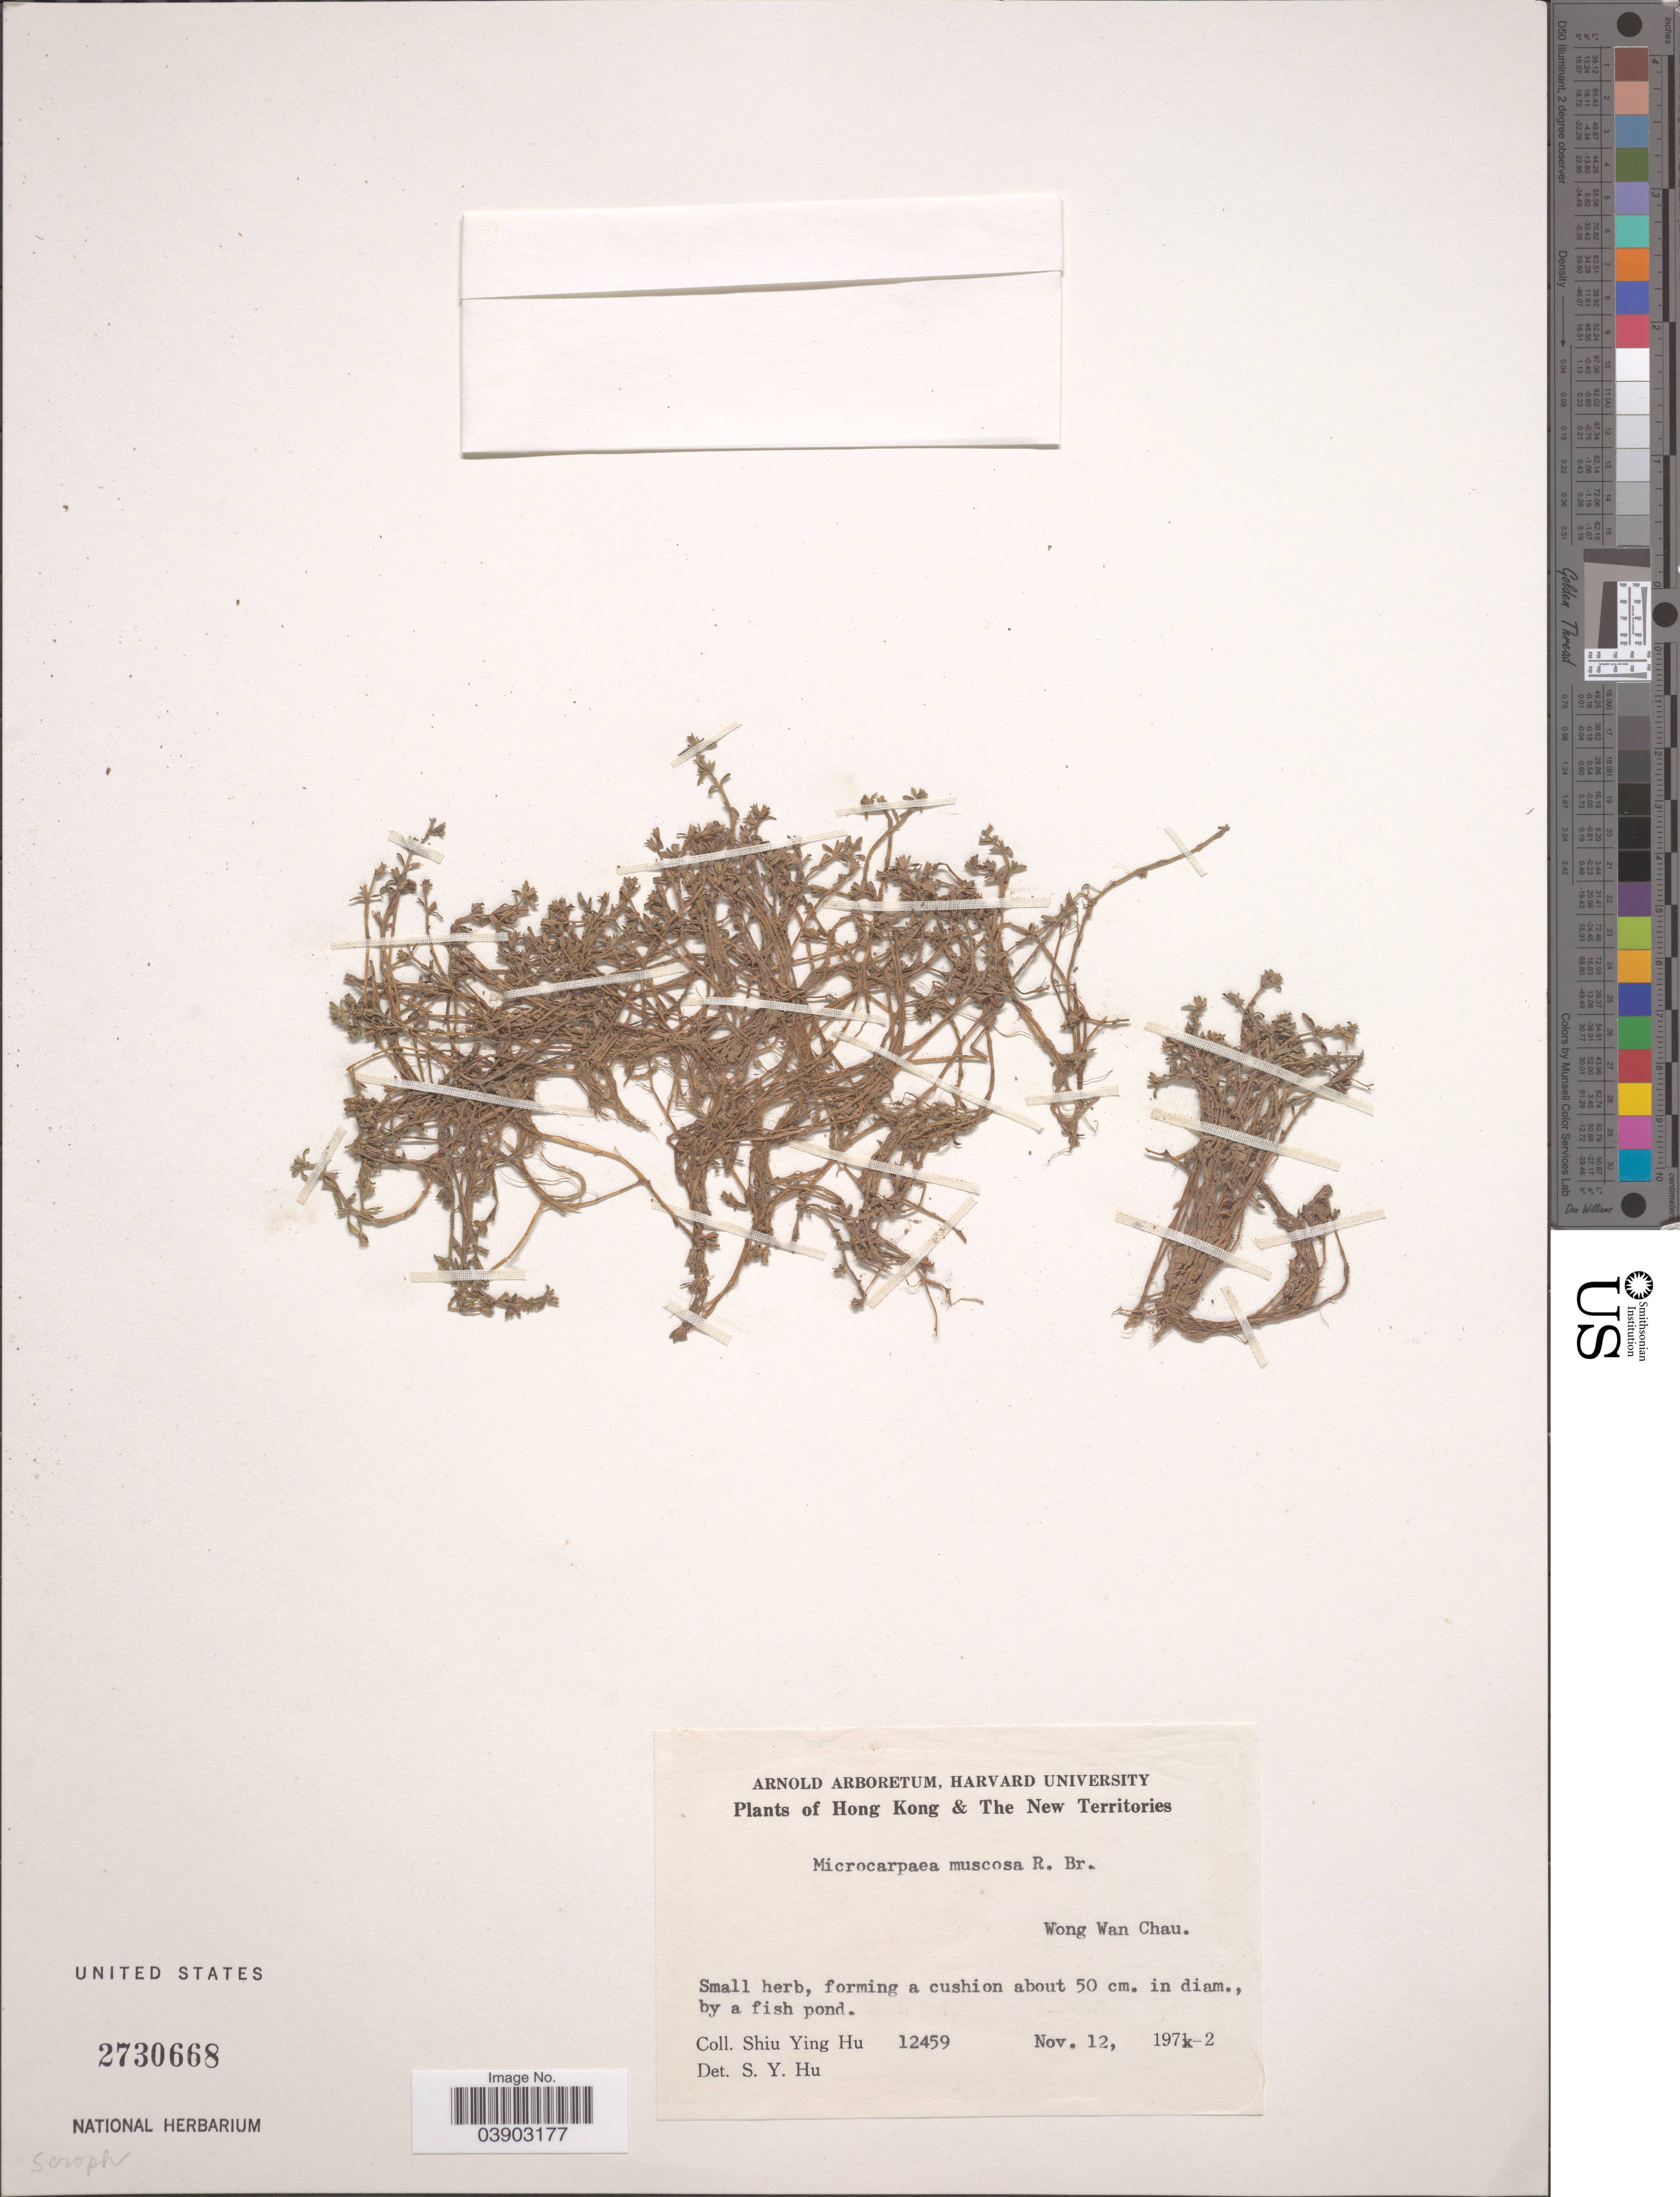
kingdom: Plantae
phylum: Tracheophyta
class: Magnoliopsida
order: Lamiales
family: Phrymaceae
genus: Microcarpaea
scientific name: Microcarpaea muscosa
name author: R. Br.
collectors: S. Y. Hu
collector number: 12459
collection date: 1972-11-12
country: China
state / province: Hong Kong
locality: The New Territories. By a fish pond. Wong Wan Chau.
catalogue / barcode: US 2730668